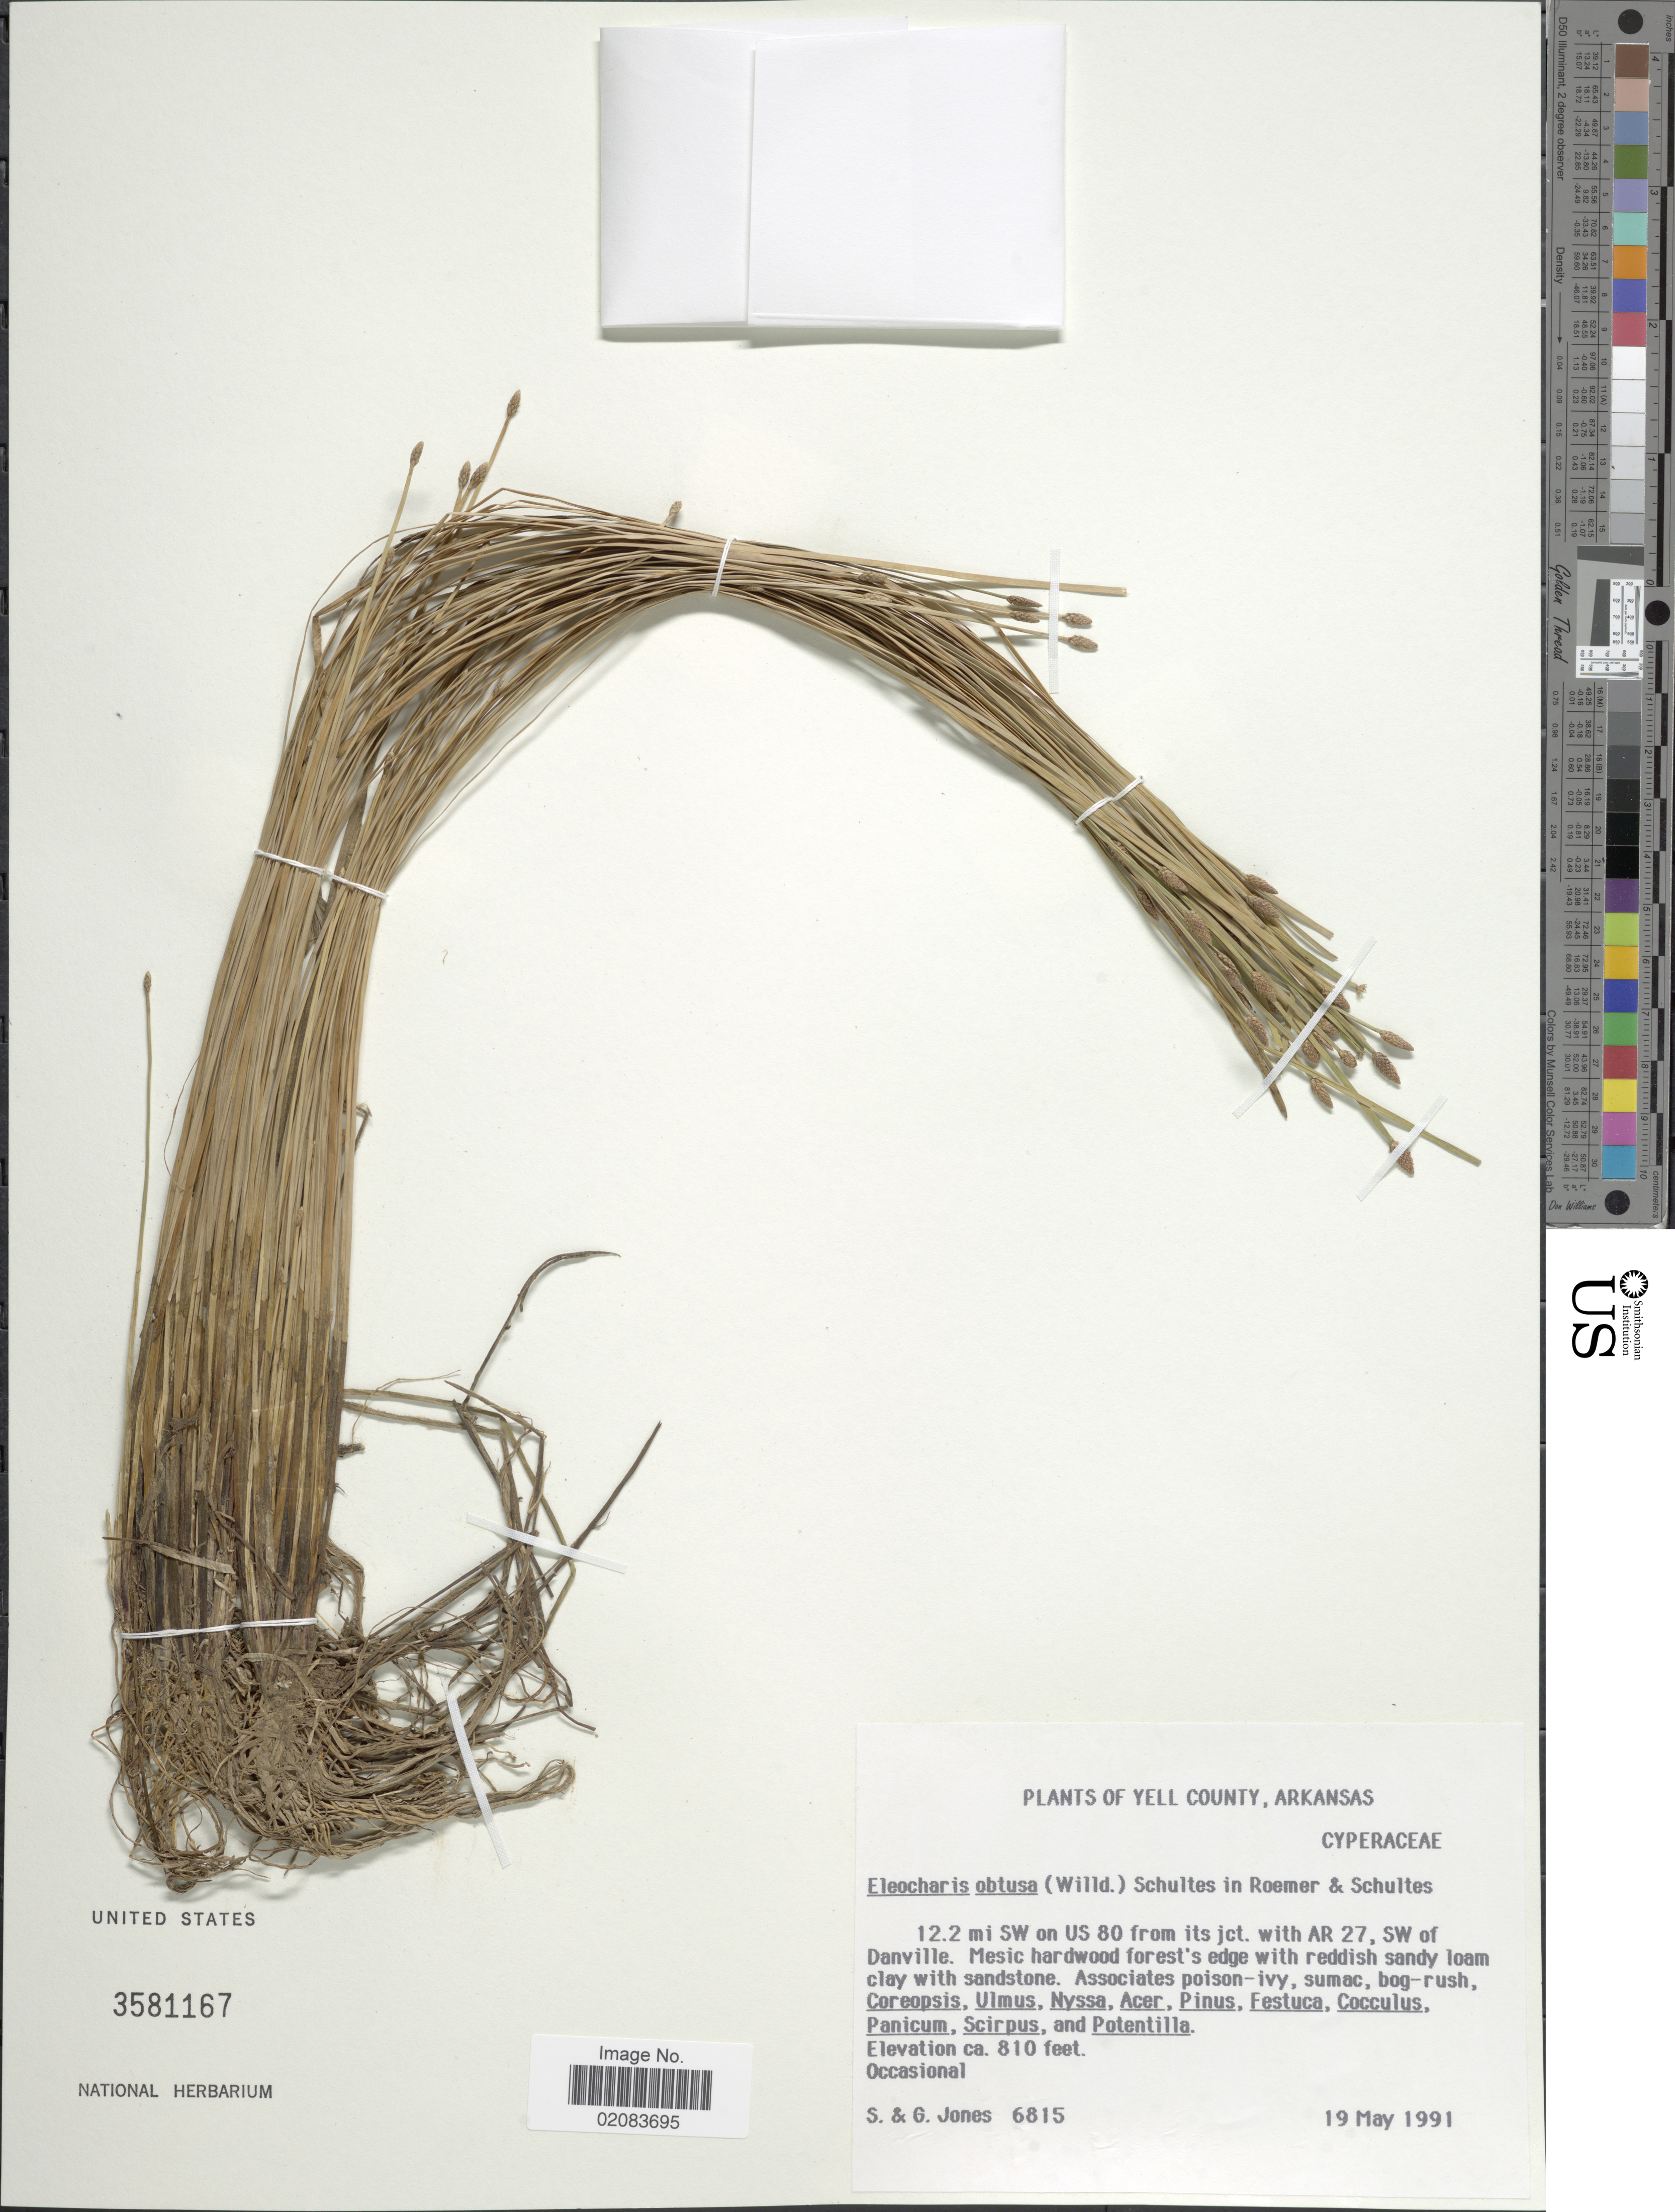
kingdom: Plantae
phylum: Tracheophyta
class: Liliopsida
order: Poales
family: Cyperaceae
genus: Eleocharis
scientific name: Eleocharis obtusa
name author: (Willd.) Schult.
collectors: S. Jones & G. Jones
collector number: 6815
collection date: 1991-05-19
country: United States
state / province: Arkansas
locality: Yell County, 12.2 mi SW on US 80 from its jct. with AR 27,SW of Danville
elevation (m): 247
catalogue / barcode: US 3581167